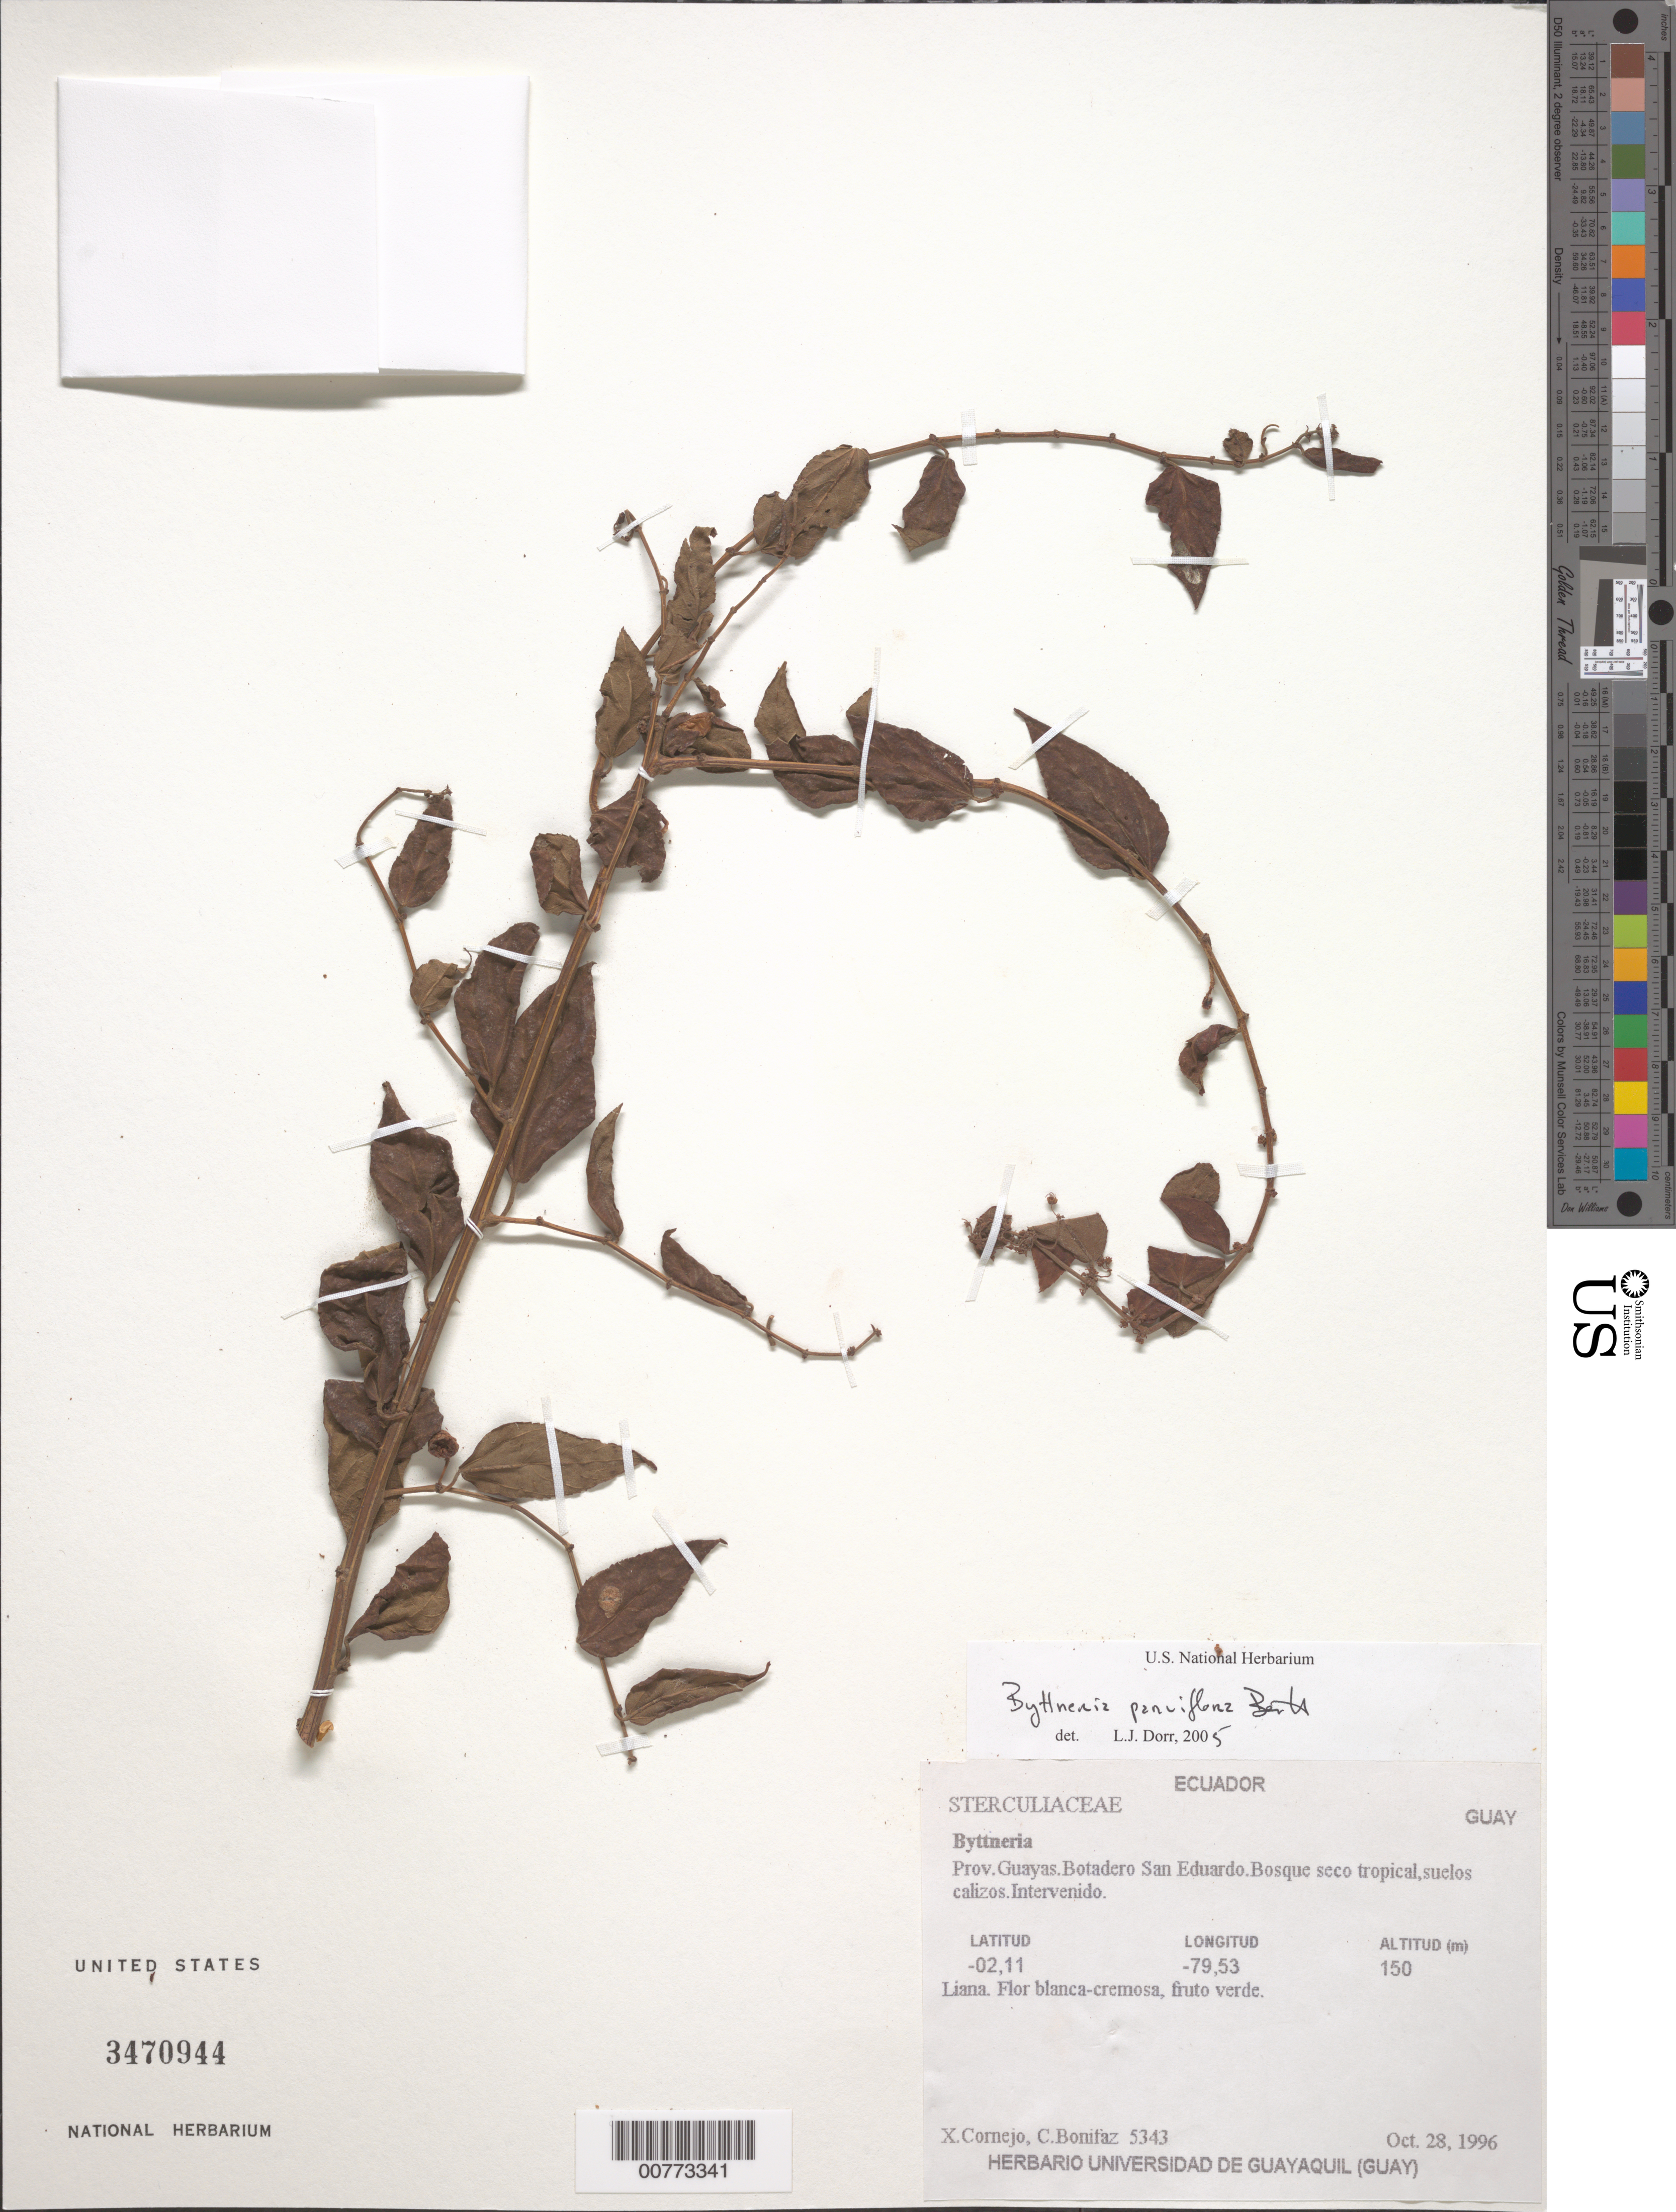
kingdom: Plantae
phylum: Tracheophyta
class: Magnoliopsida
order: Malvales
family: Malvaceae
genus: Byttneria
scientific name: Byttneria parviflora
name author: Benth.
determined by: Dorr, L. J., (BOT), Smithsonian Institution - National Museum of Natural History (UNITED STATES)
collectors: X. F. Cornejo & C. Bonitáz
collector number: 5343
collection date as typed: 28 Oct 1996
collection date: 1996-10-28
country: Ecuador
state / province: Guayas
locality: Botadero San Eduardo.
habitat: Bosque seco tropical, suelos calizos. Intervenido.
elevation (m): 150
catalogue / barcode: US 3470944